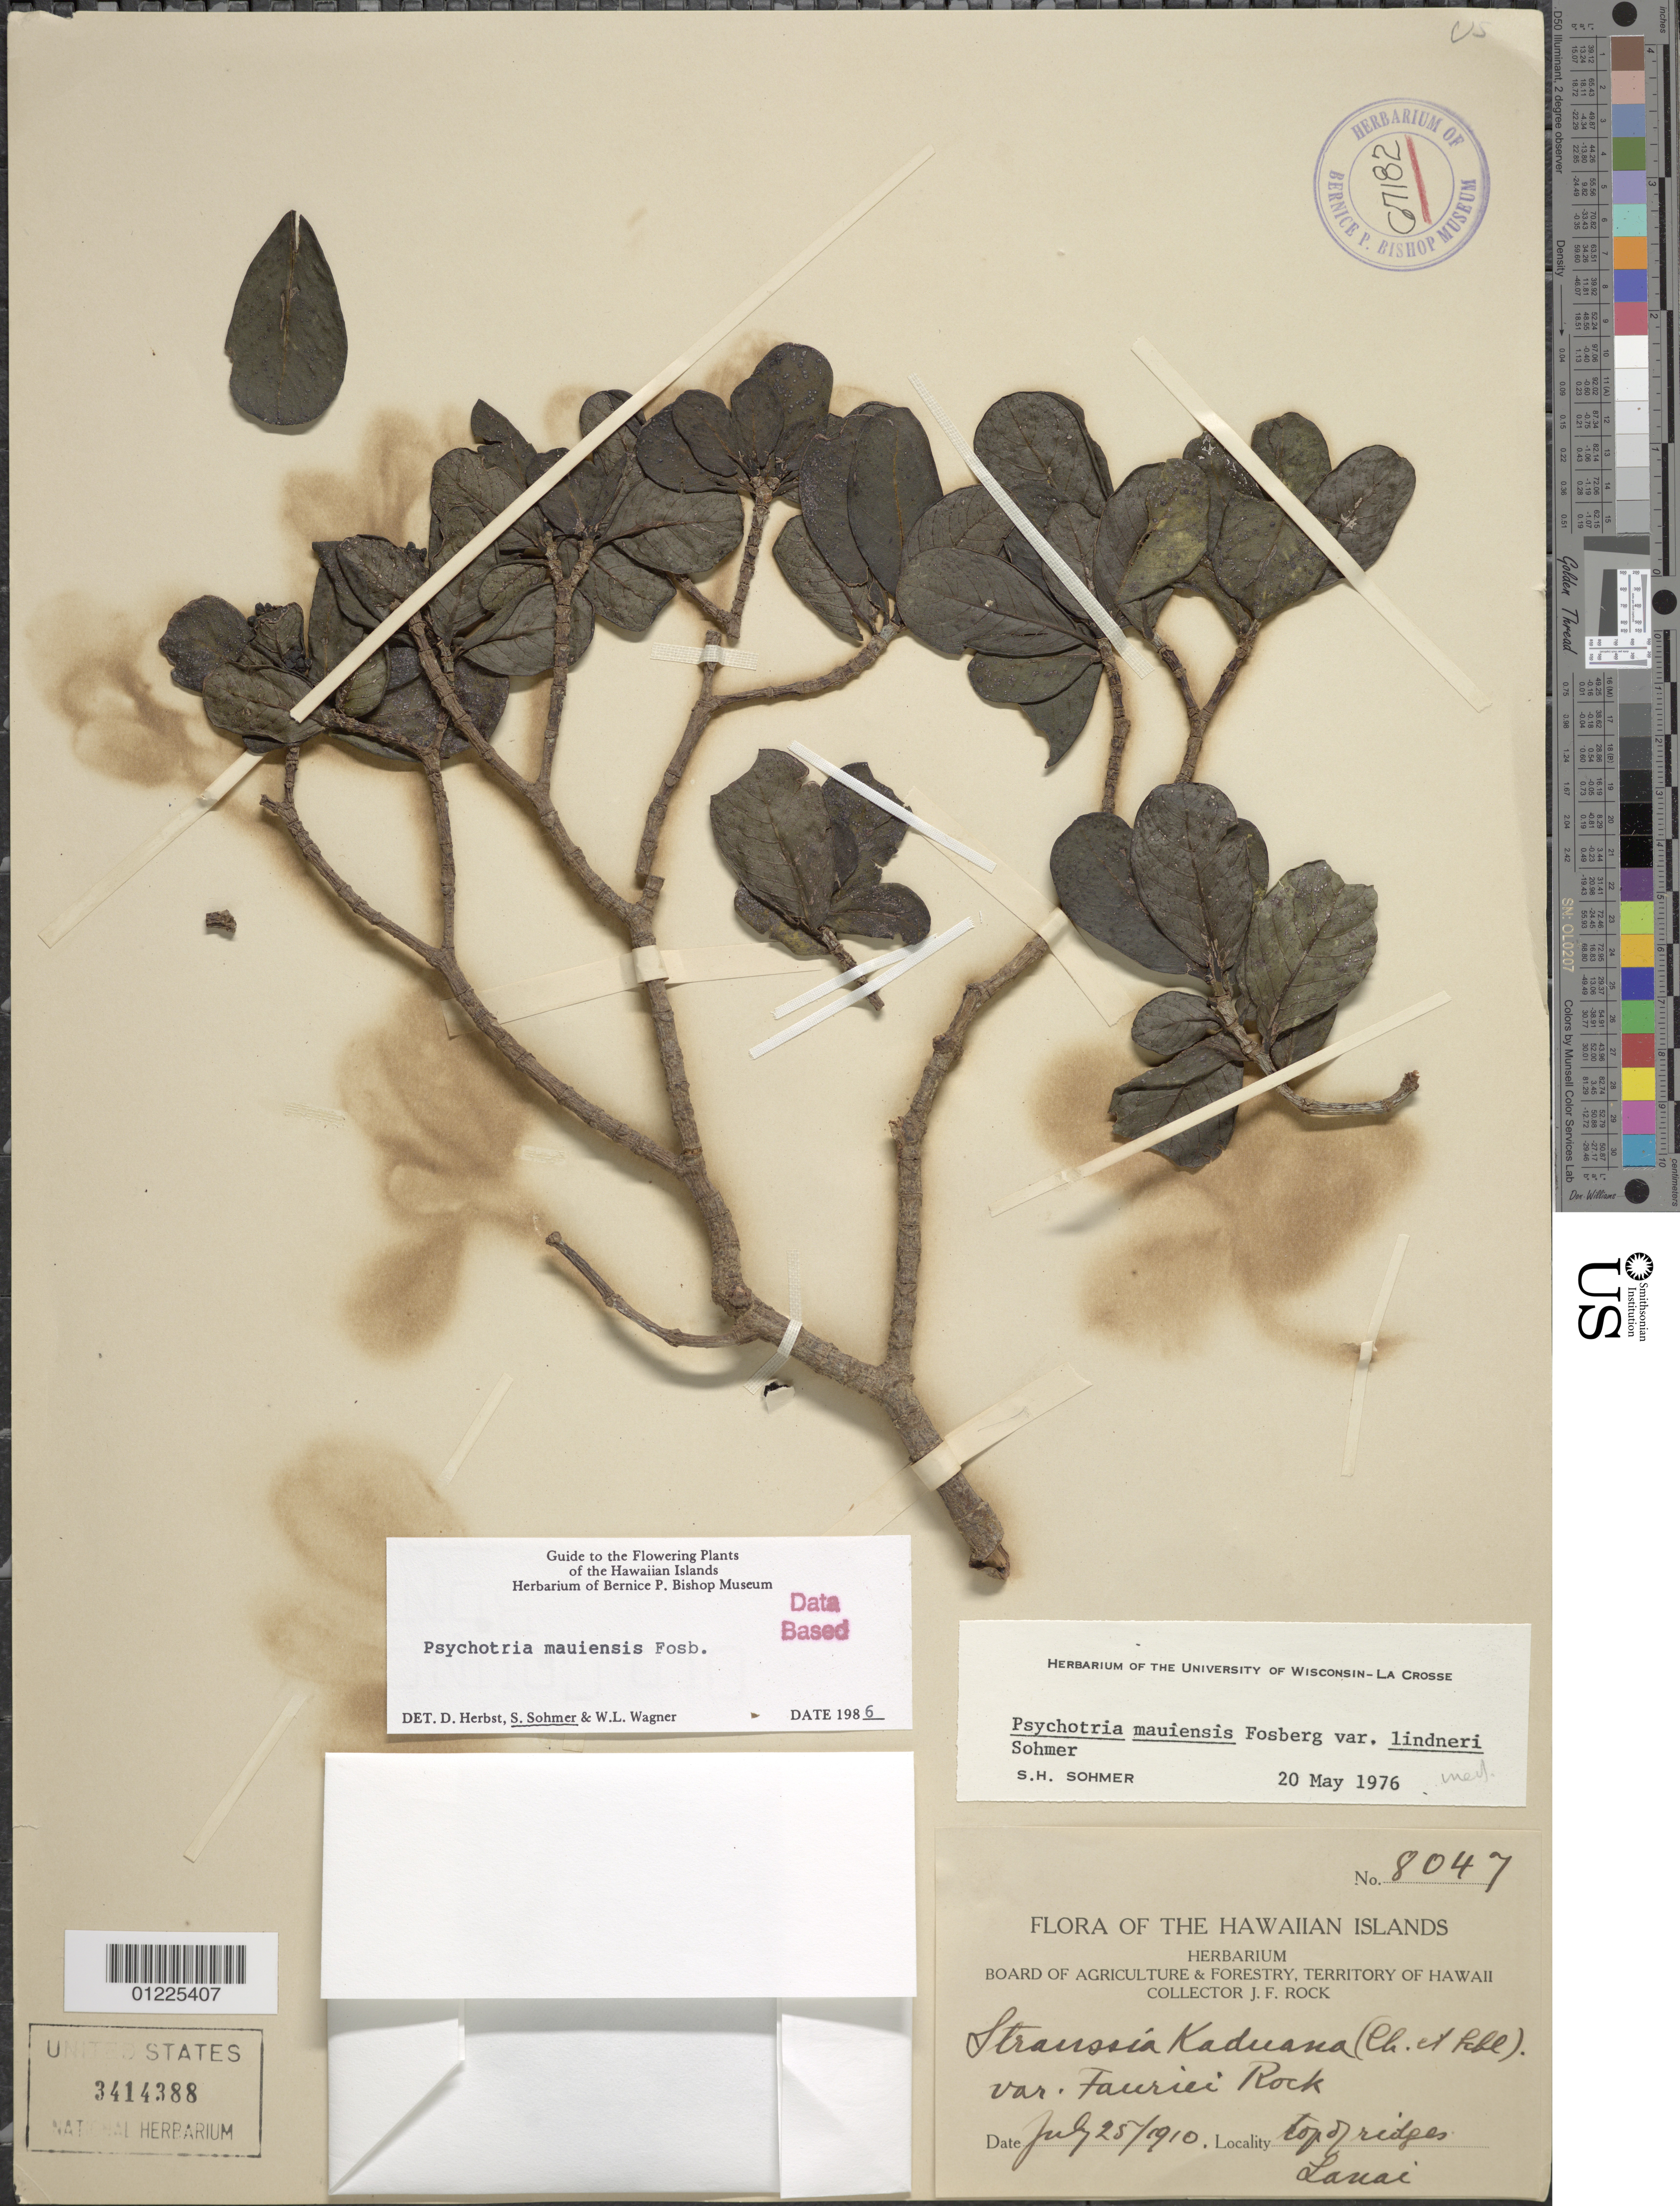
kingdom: Plantae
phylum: Tracheophyta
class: Magnoliopsida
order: Gentianales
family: Rubiaceae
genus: Psychotria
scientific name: Psychotria mauiensis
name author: Fosberg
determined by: Herbst, D. R.; Sohmer, S. H.; Wagner, W. L.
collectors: J. F. Rock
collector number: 8047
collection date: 1910-07-25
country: United States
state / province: Hawaii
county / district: Maui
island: Lana'i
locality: Top of ridges.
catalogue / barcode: US 3414388